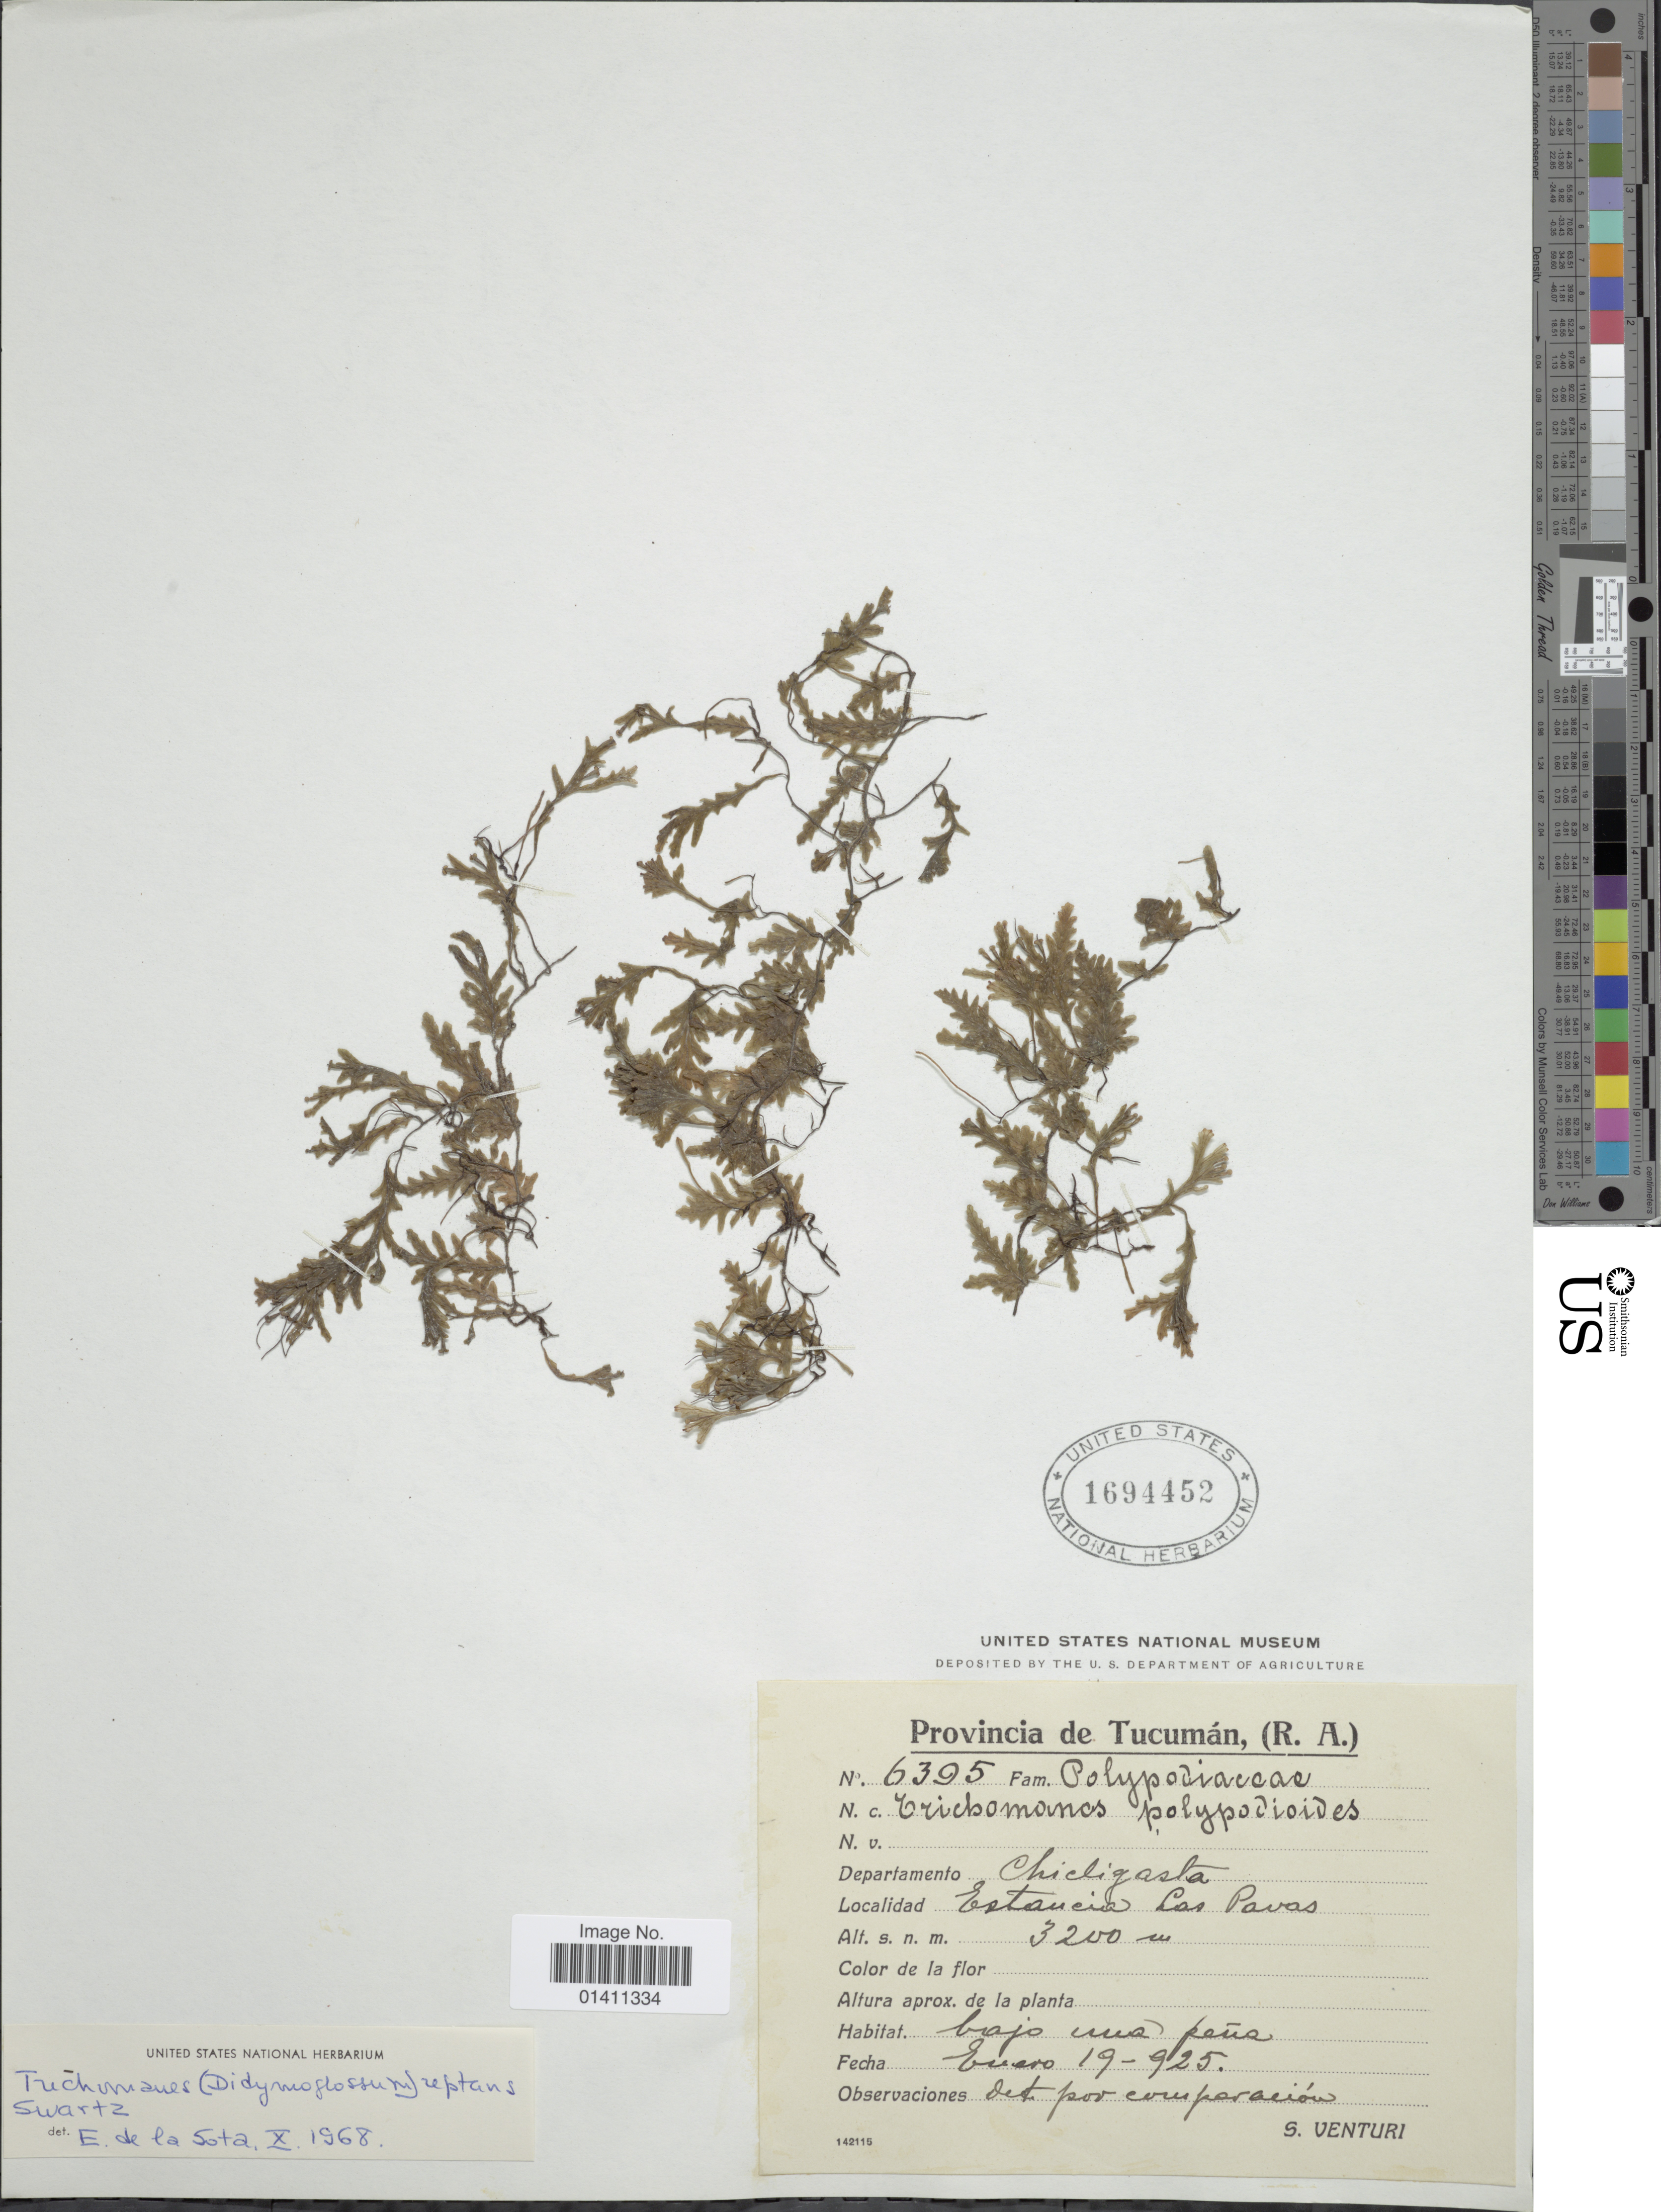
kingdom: Plantae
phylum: Tracheophyta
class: Polypodiopsida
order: Hymenophyllales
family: Hymenophyllaceae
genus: Didymoglossum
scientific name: Didymoglossum reptans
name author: (Sw.) C. Presl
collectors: S. Venturi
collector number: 6395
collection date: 1925-01-19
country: Argentina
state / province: Tucuman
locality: (R. A.). Departamento Chicligasta. Estancia Las Pavas.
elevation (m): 3200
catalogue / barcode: US 1694452